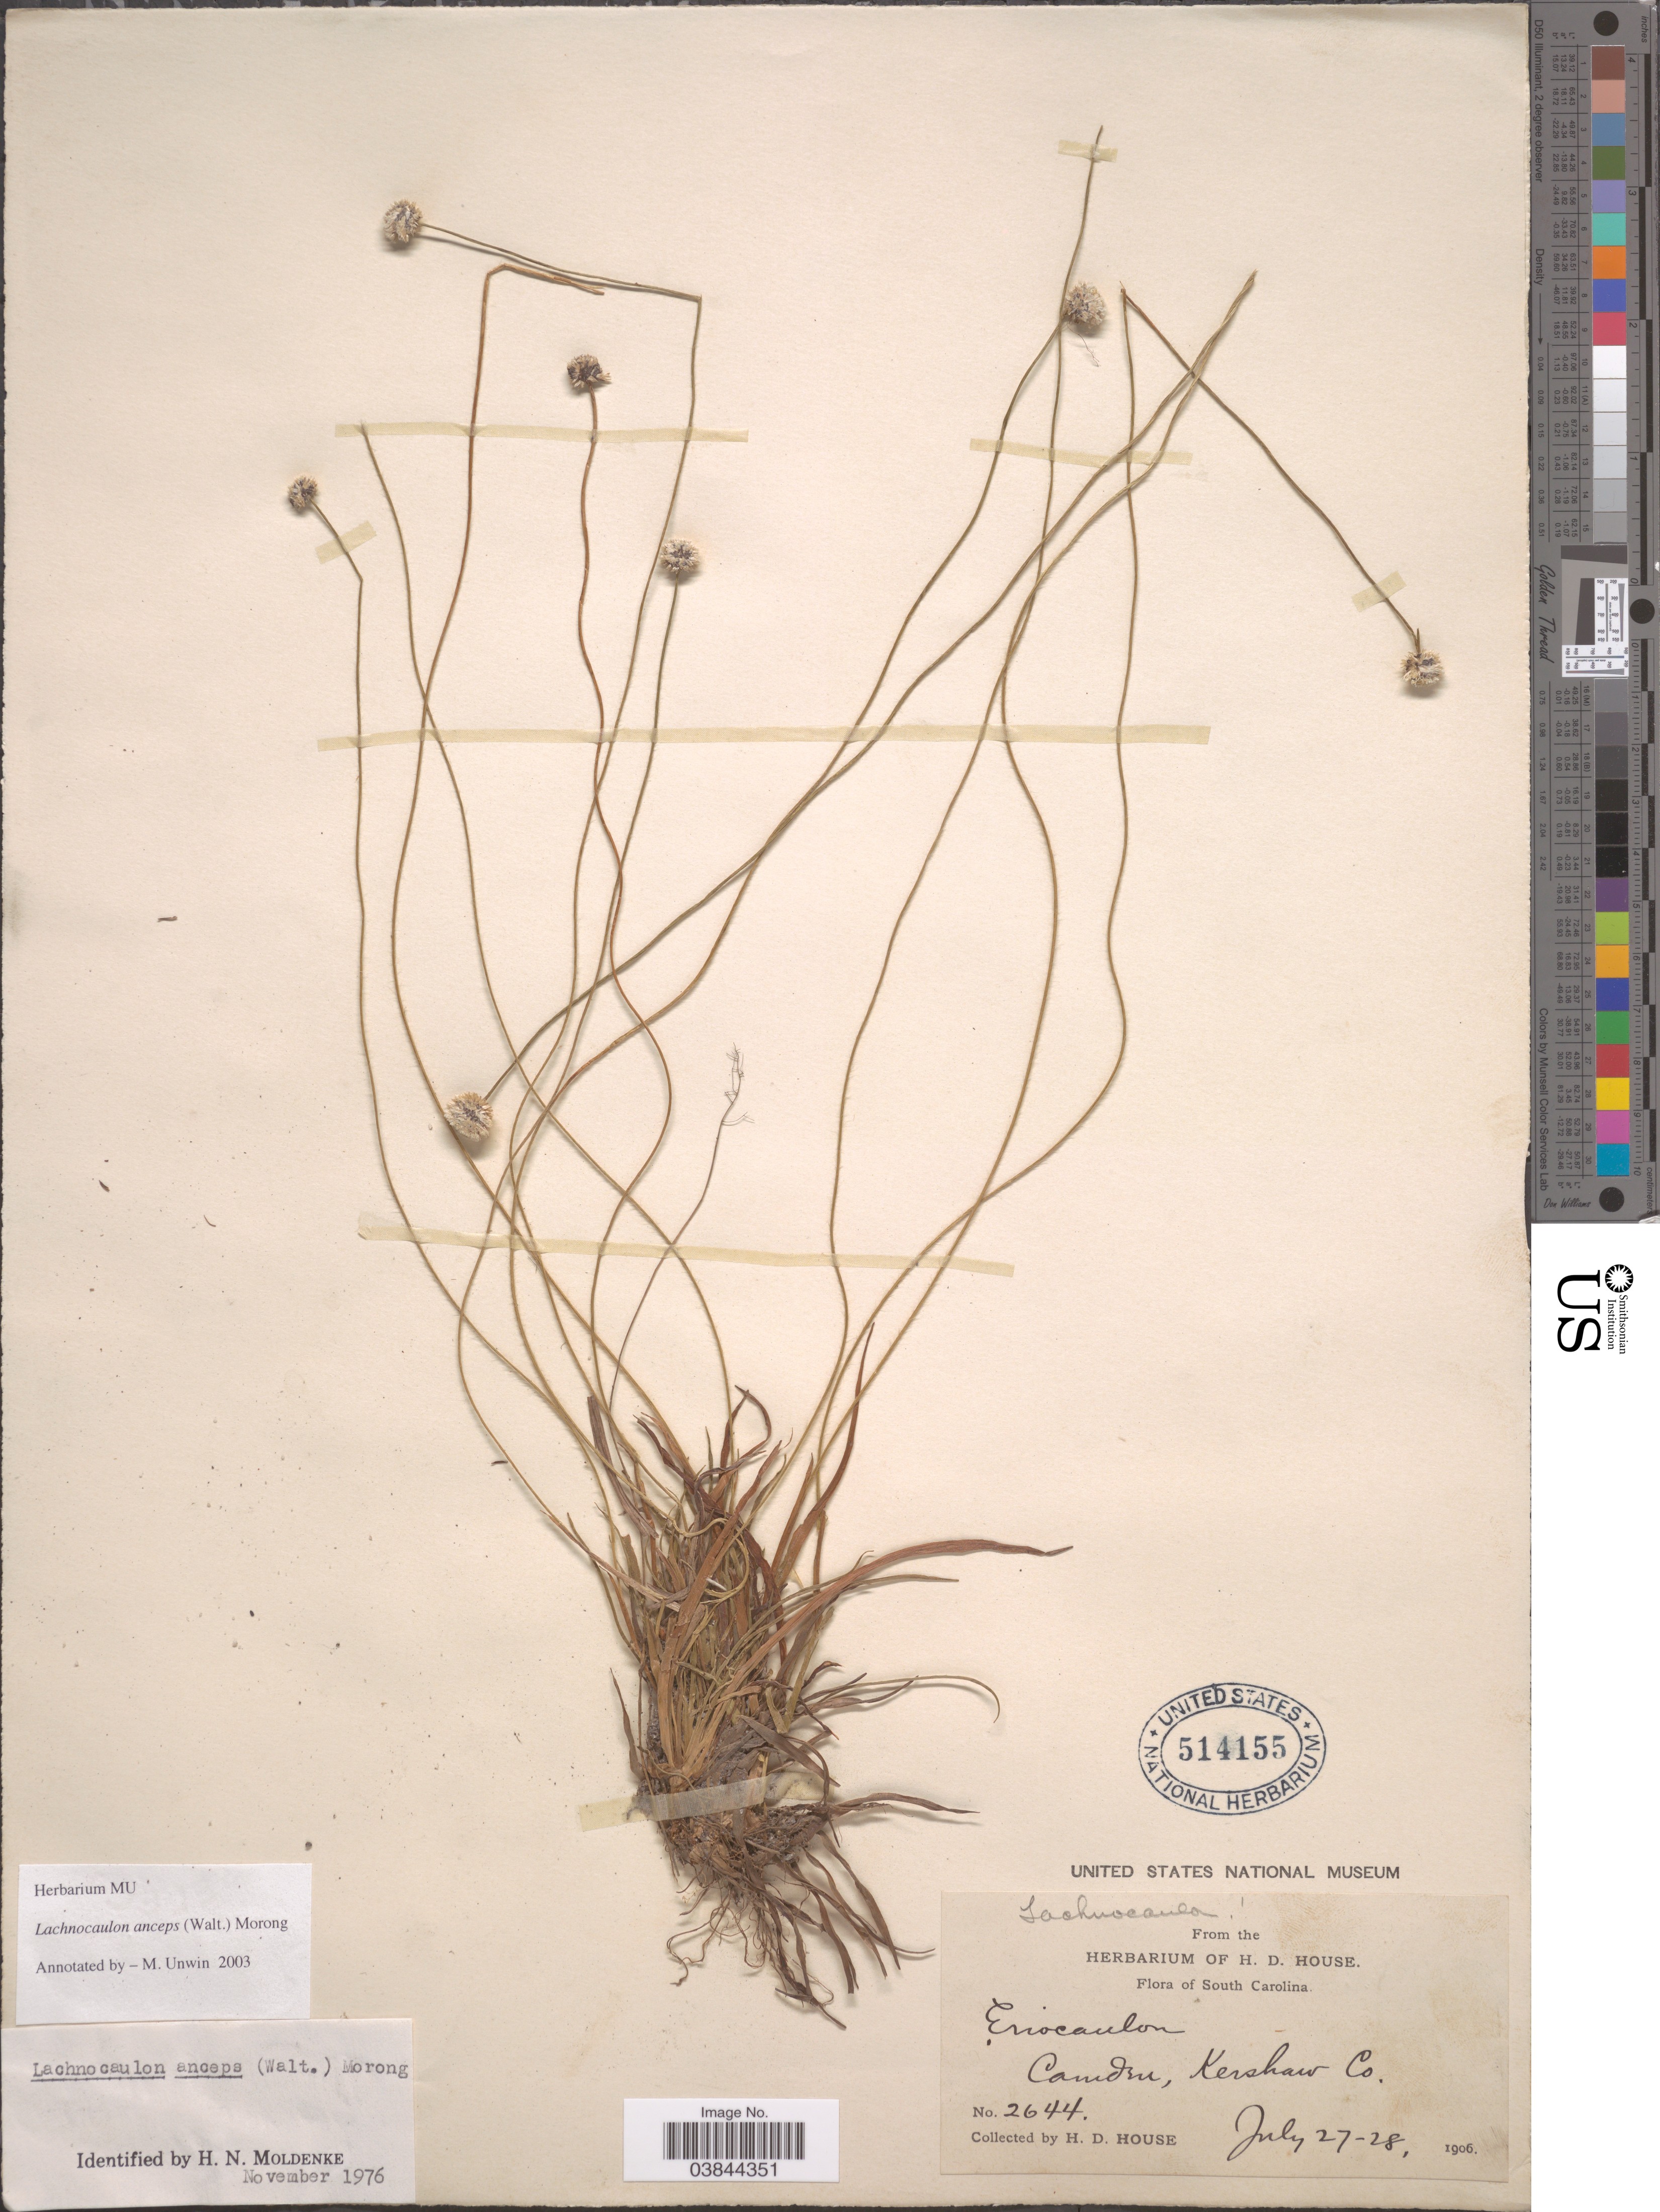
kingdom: Plantae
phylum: Tracheophyta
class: Liliopsida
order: Poales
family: Eriocaulaceae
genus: Lachnocaulon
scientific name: Lachnocaulon michauxii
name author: Kunth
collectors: H. D. House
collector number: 2644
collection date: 1906-07-27/1906-07-28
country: United States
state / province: South Carolina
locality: Camden, Kershaw Co.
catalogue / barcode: US 514155